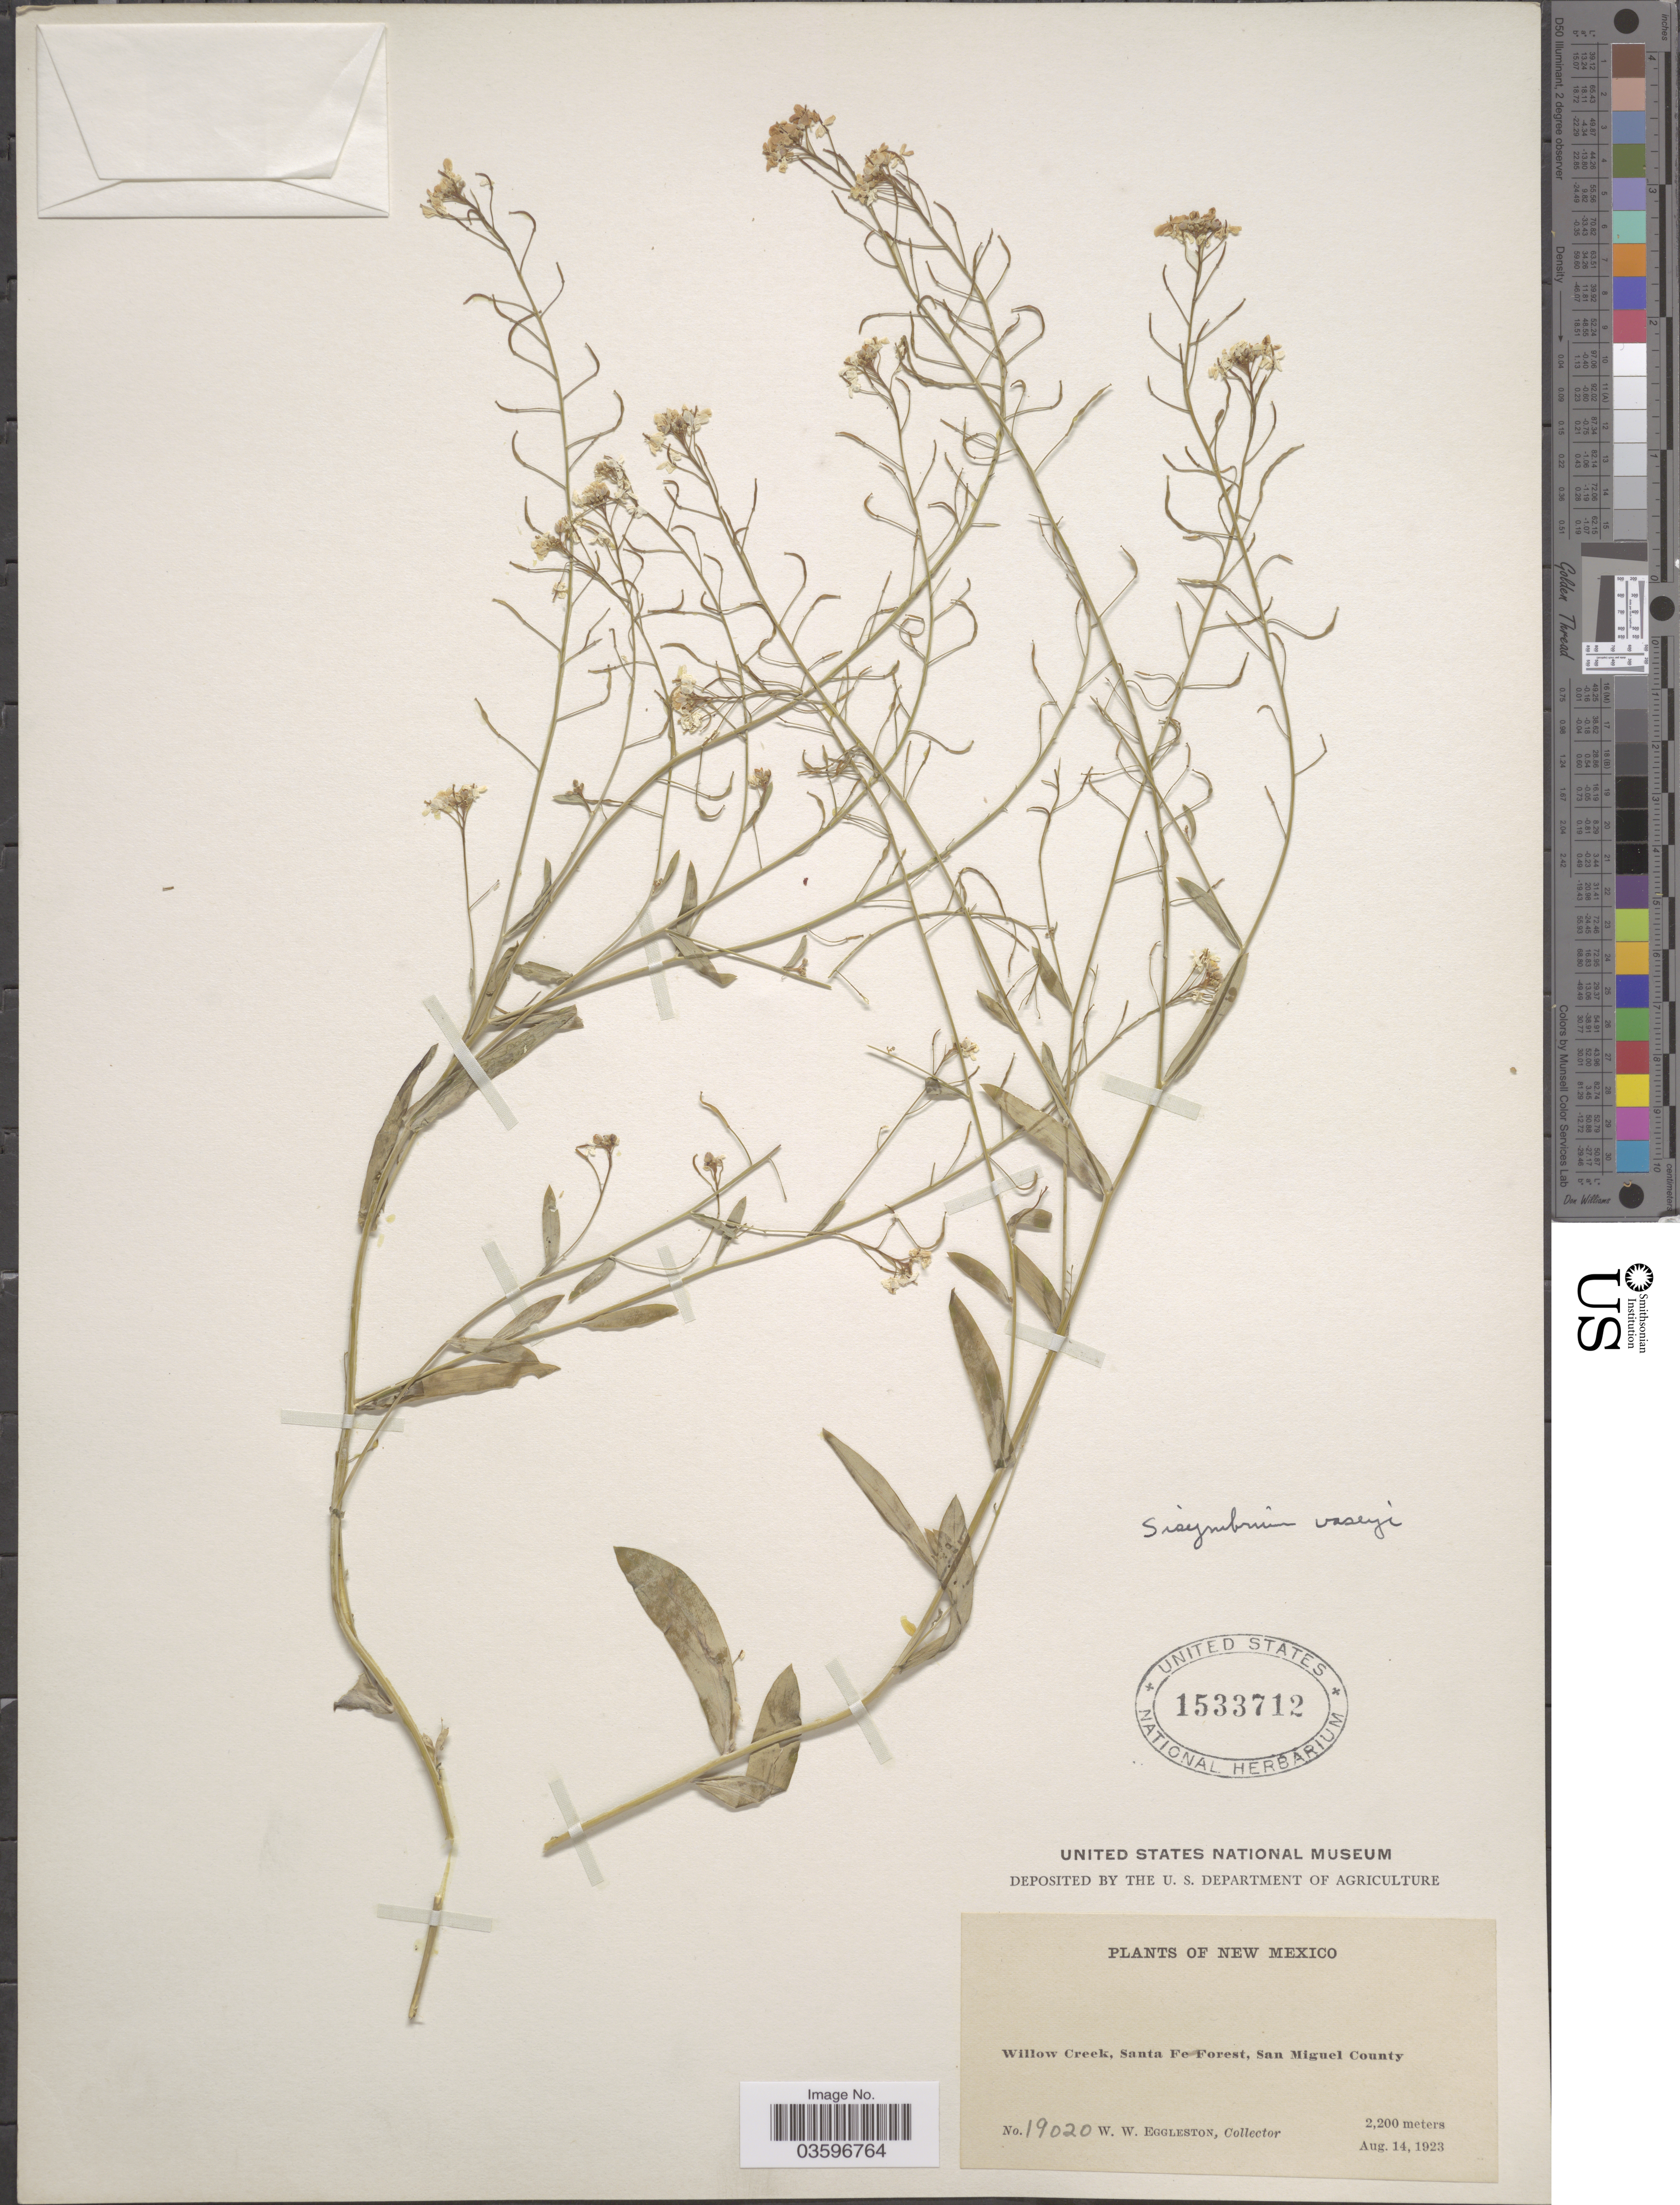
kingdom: Plantae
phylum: Tracheophyta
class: Magnoliopsida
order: Brassicales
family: Brassicaceae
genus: Thelypodiopsis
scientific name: Thelypodiopsis vaseyi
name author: (S. Watson ex B.L. Rob.) Rollins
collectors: W. W. Eggleston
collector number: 19020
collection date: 1923-08-14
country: United States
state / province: New Mexico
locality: Willow Creek, Santa Fe Forest, San Miguel County.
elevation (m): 2200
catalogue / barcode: US 1533712